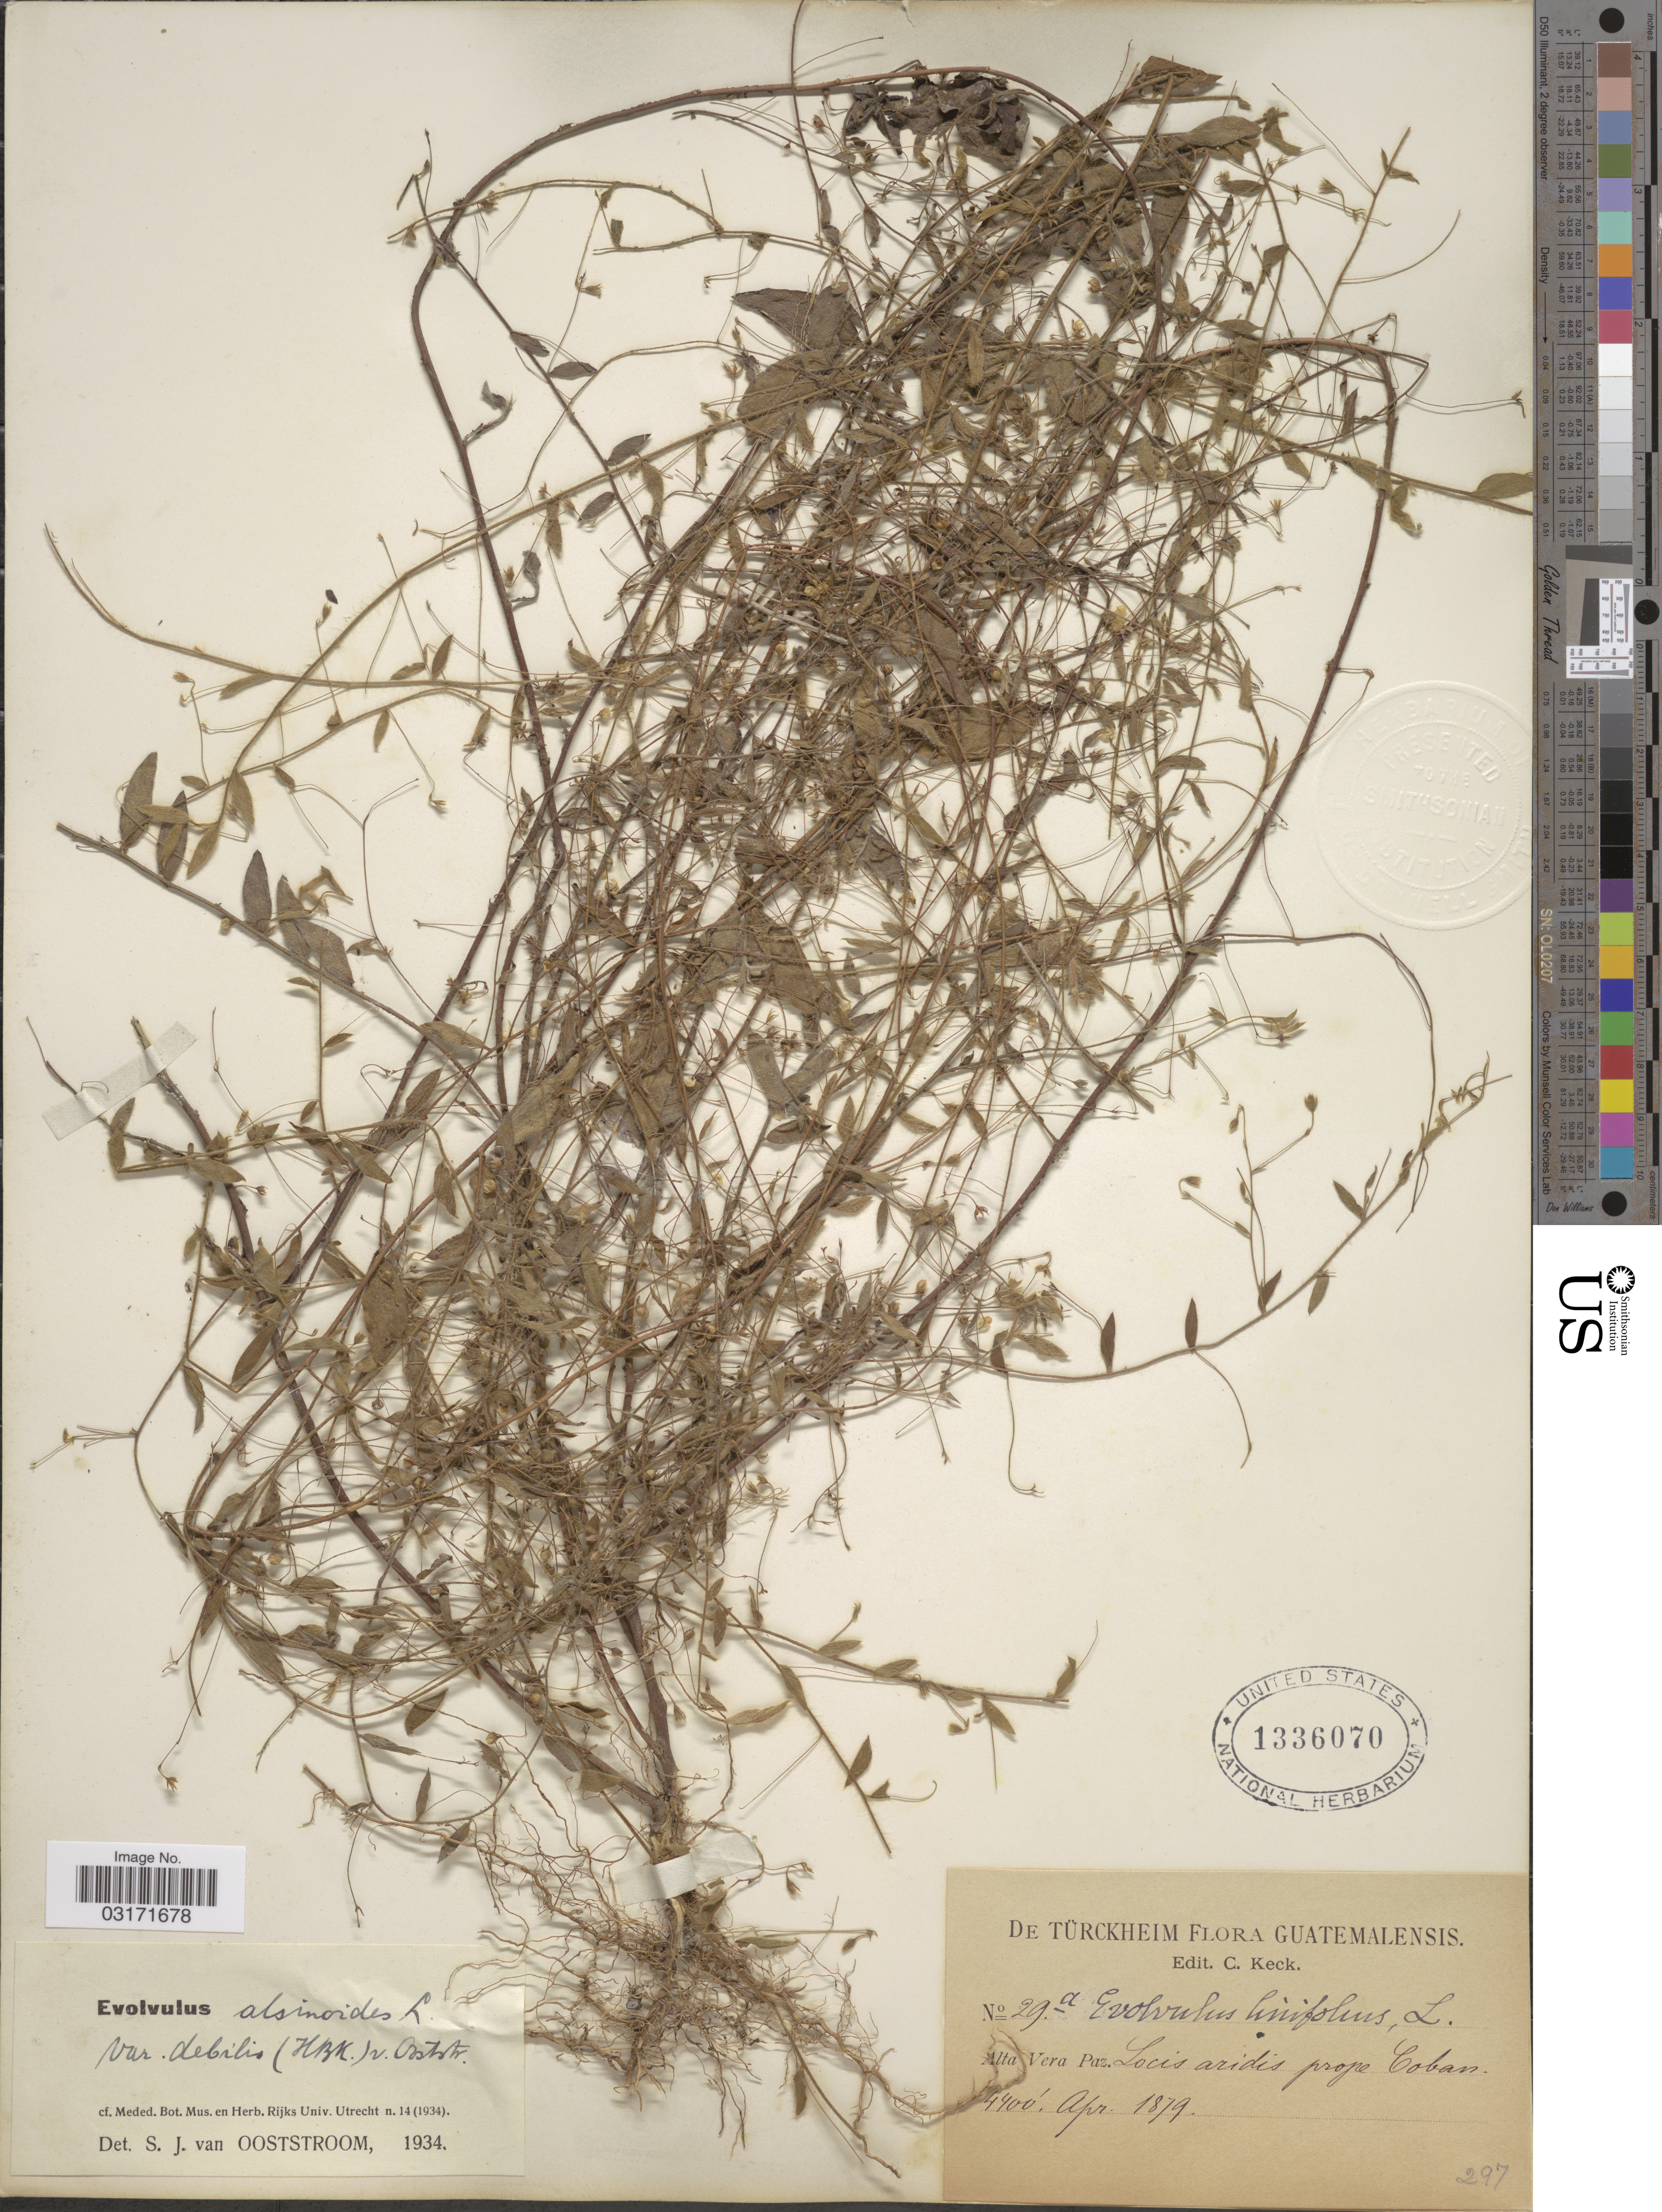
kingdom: Plantae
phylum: Tracheophyta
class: Magnoliopsida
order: Solanales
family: Convolvulaceae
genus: Evolvulus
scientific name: Evolvulus alsinoides var. debilis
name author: (Kunth) Ooststr.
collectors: -. De Türckheim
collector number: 29a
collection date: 1879-04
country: Guatemala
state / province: Alta Verapaz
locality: Locis aridis prope Coban.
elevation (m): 1341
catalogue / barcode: US 1336070